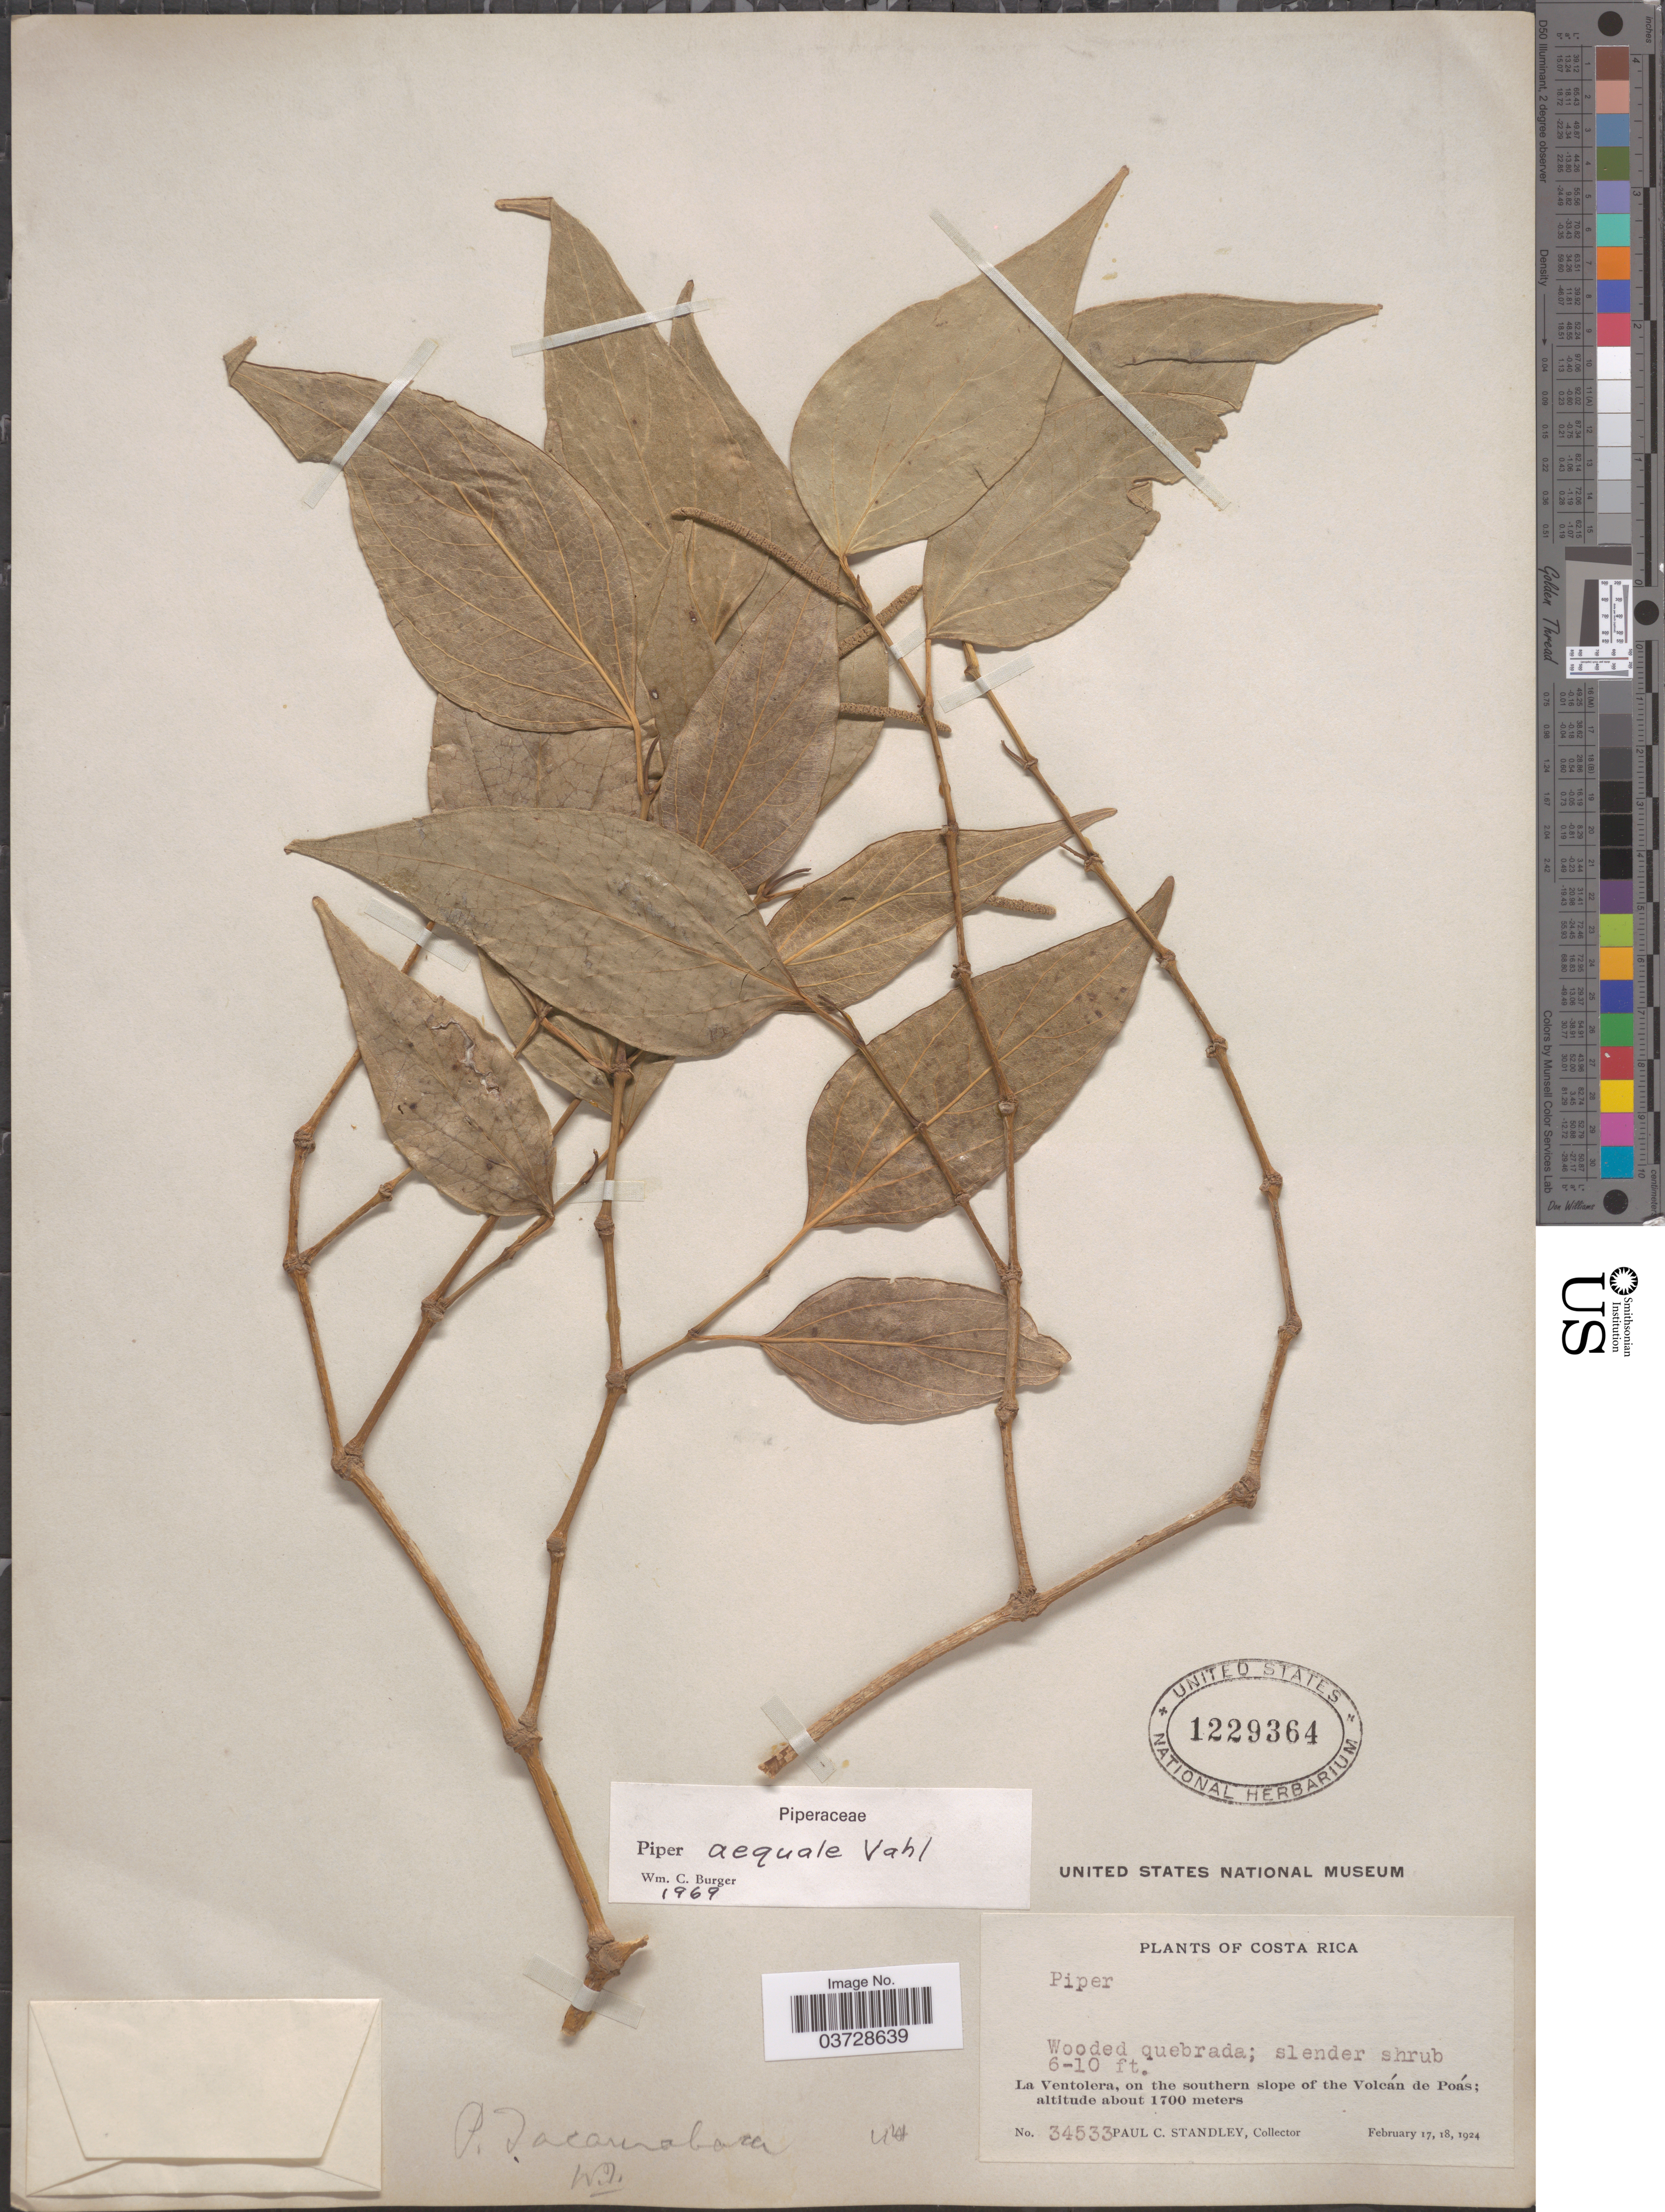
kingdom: Plantae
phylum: Tracheophyta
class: Magnoliopsida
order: Piperales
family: Piperaceae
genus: Piper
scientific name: Piper aequale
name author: Vahl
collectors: P. C. Standley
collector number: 34533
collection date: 1924-02-17/1924-02-18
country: Costa Rica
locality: La Ventolera, on the southern slope of the Volcán de Poás.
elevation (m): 1700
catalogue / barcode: US 1229364